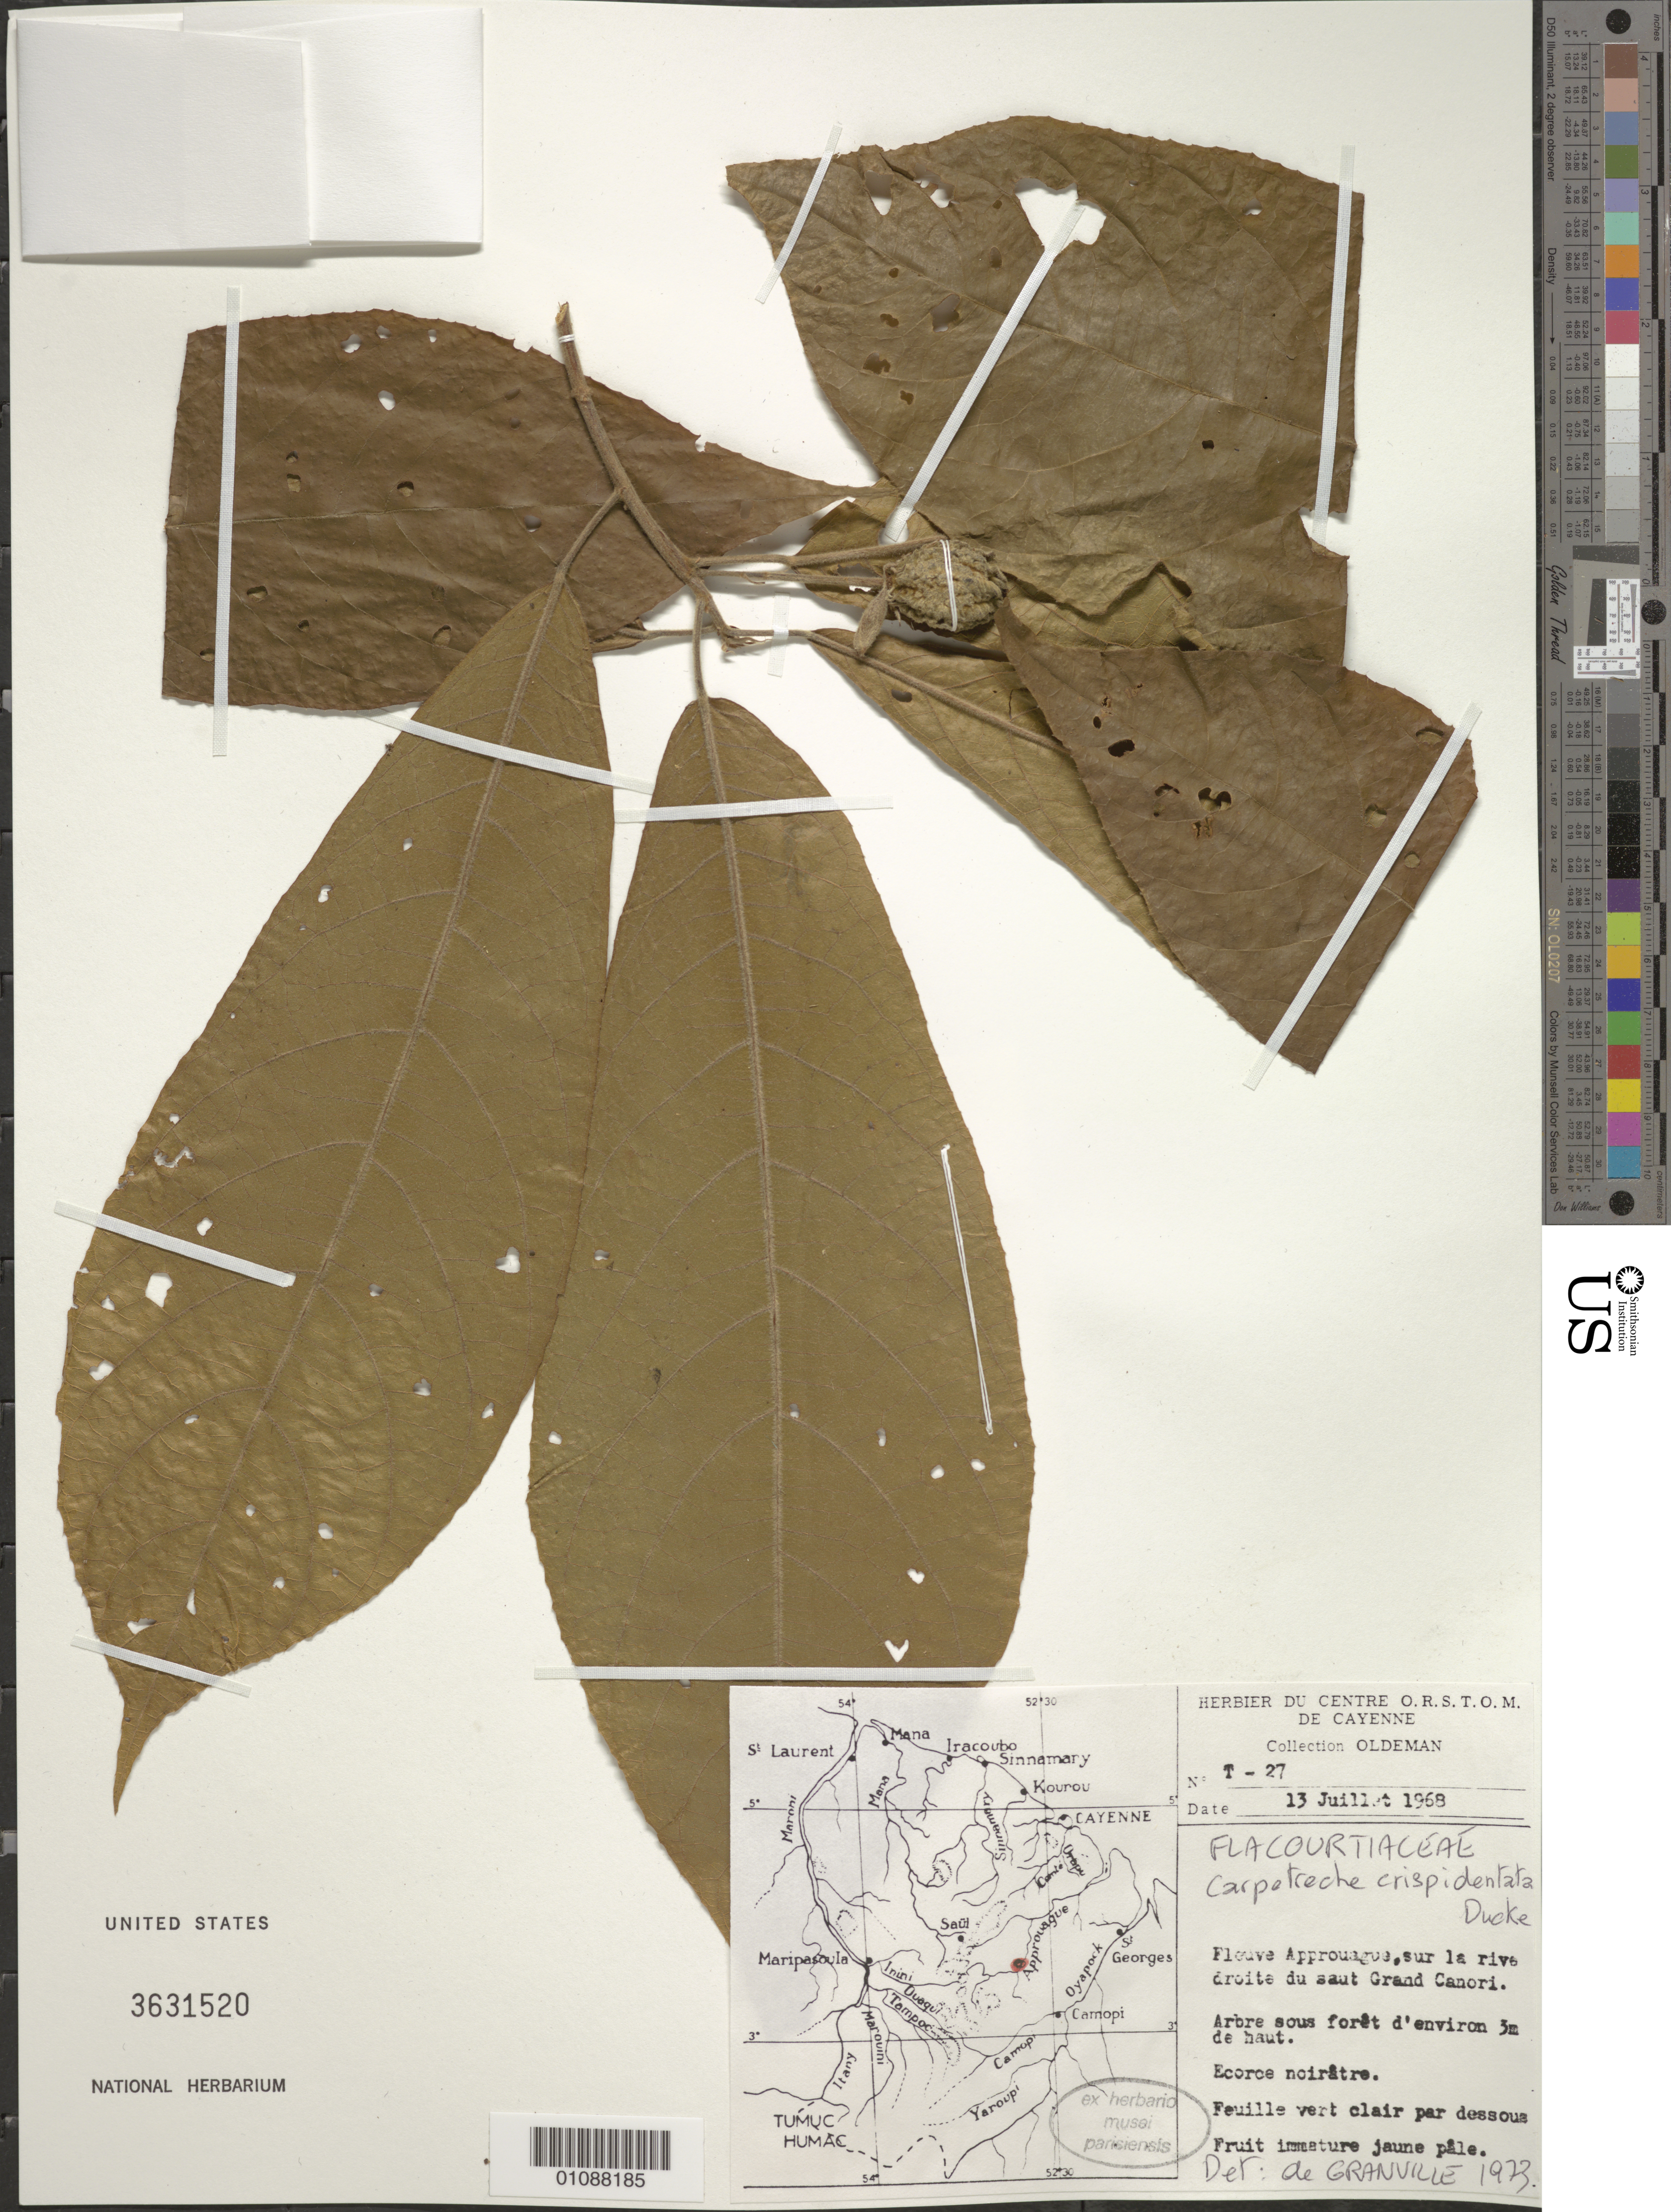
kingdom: Plantae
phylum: Tracheophyta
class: Magnoliopsida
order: Malpighiales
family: Achariaceae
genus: Carpotroche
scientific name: Carpotroche crispidentata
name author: Ducke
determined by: Granville, J. J. de, (CAY), Institut de Recherche pour le Developpement (IRD) (FRENCH GUIANA)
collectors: R. Oldeman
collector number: T 27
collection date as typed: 13-Jul-68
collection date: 1968-07-13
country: French Guiana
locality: Approuague R., saut Grand Cañori, rive droite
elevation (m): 150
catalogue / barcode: US 3631520